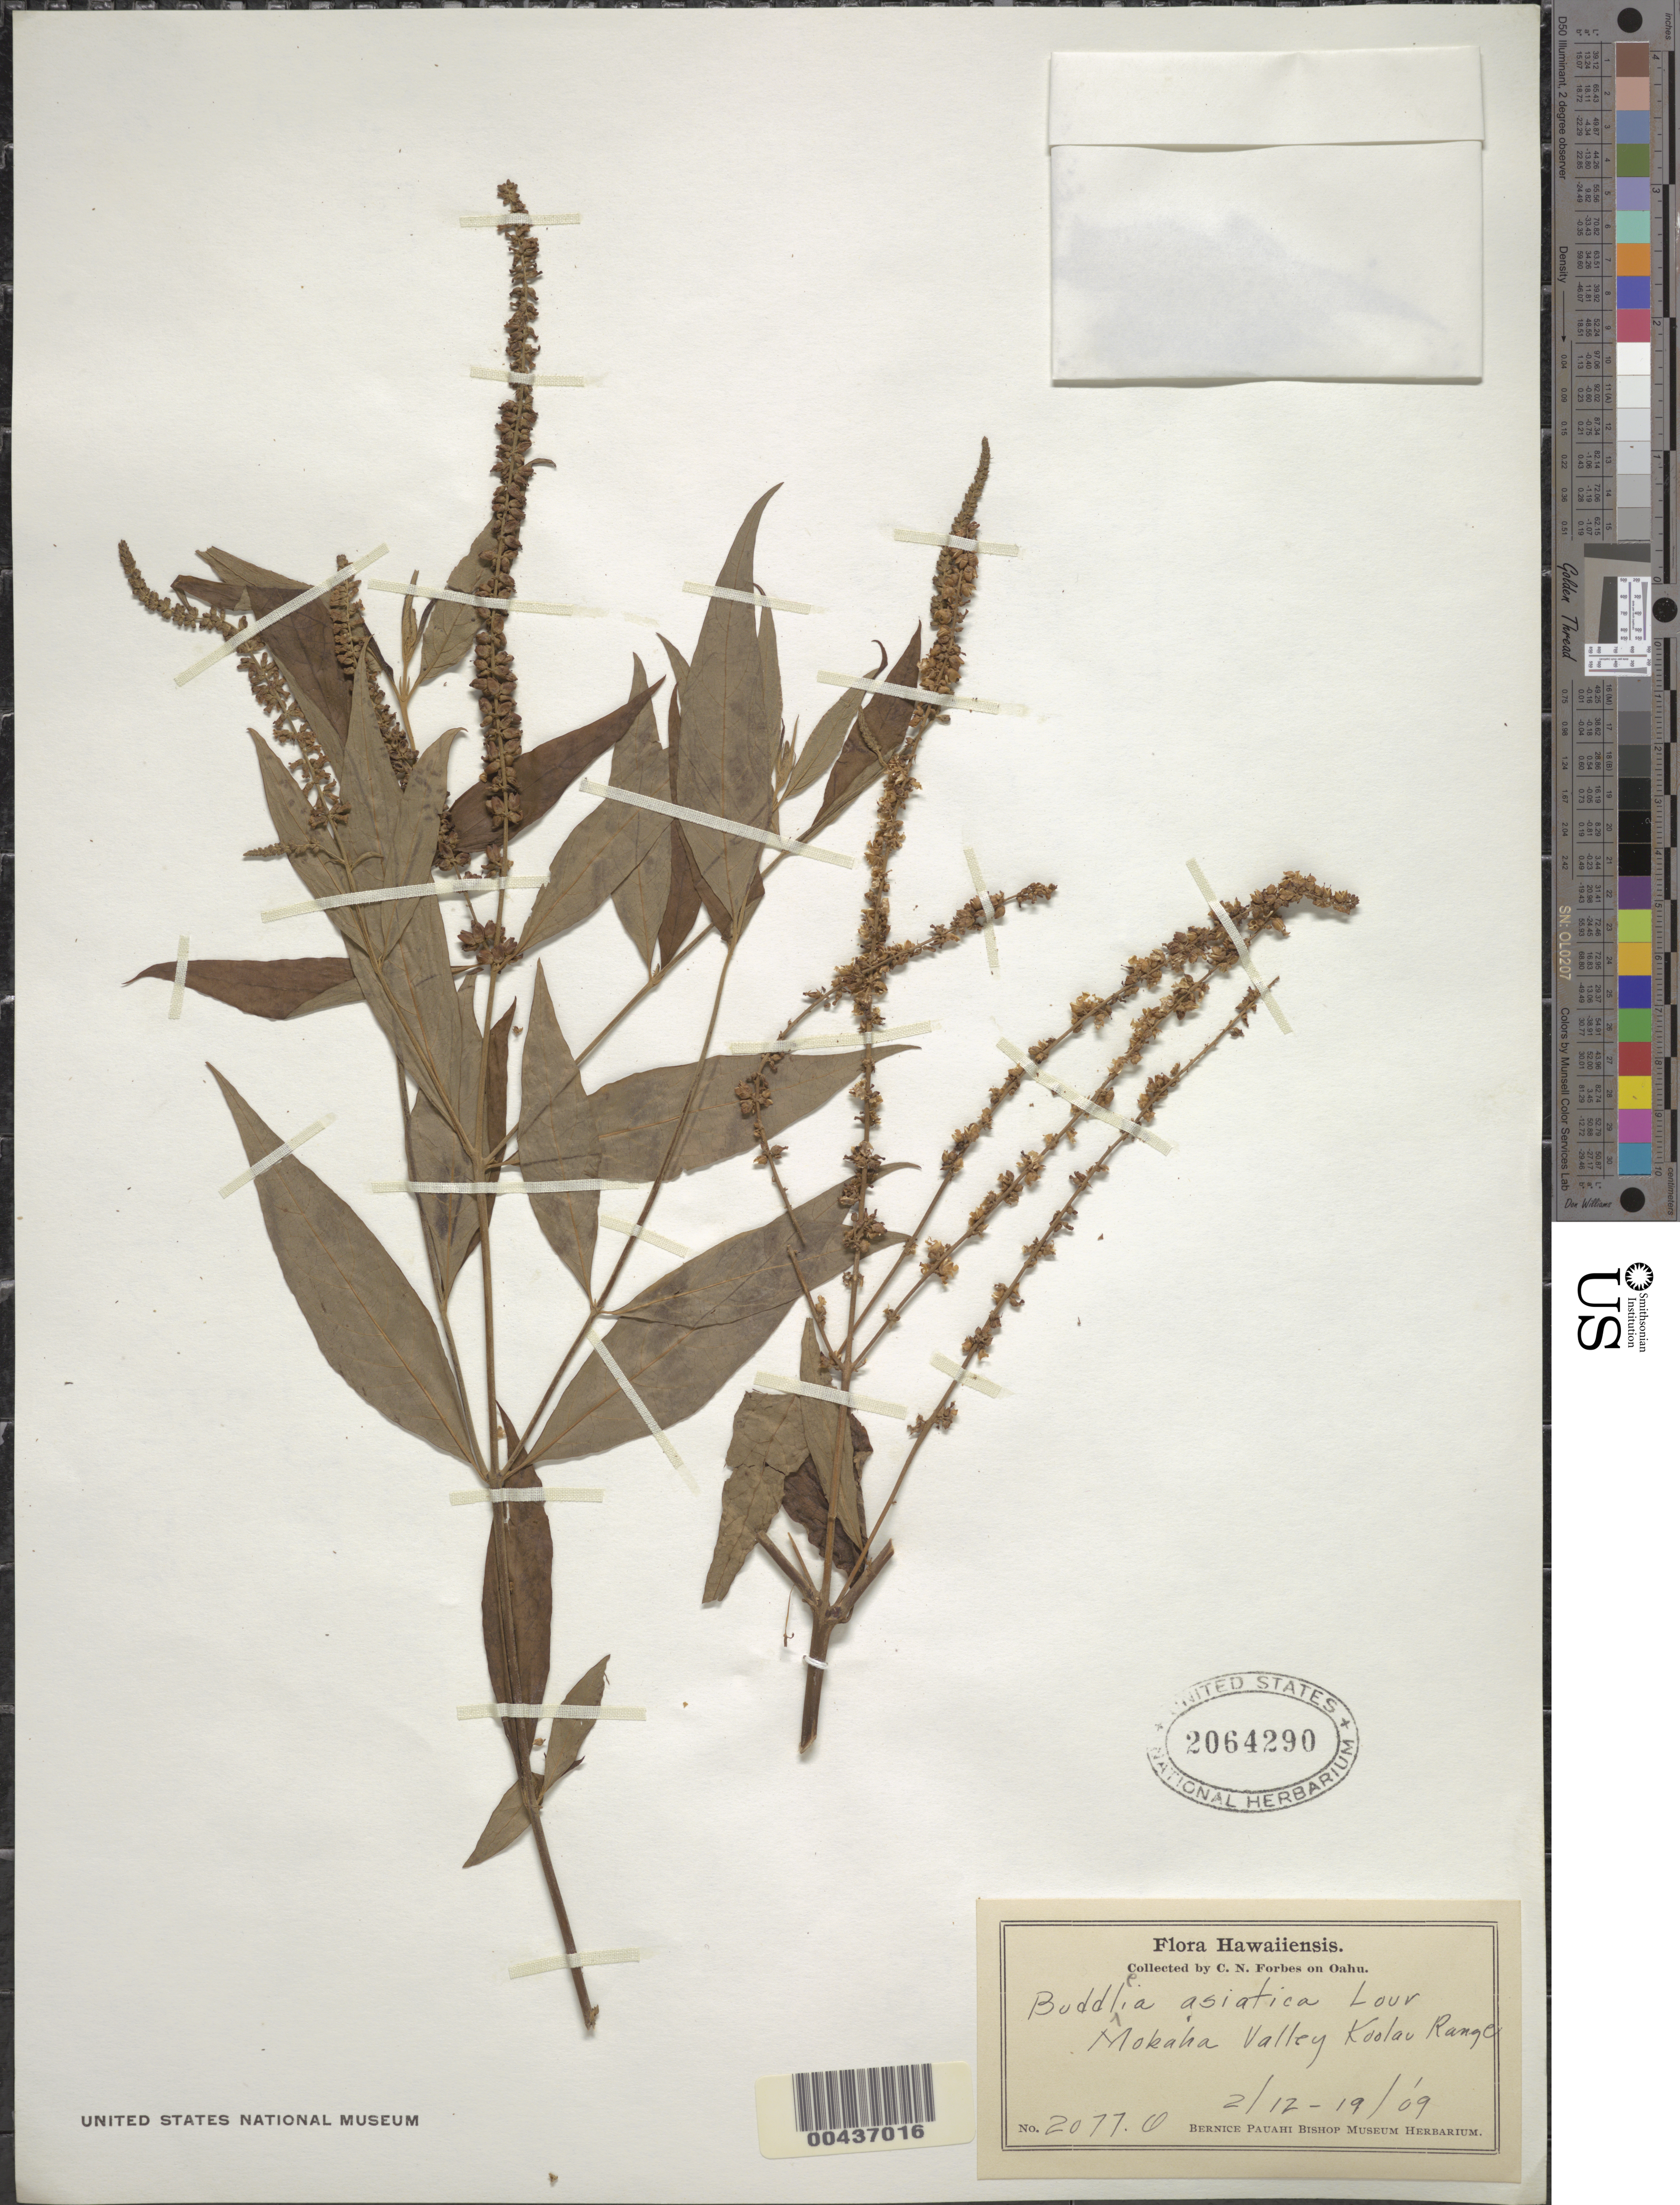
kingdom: Plantae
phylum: Tracheophyta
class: Magnoliopsida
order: Lamiales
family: Scrophulariaceae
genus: Buddleja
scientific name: Buddleja asiatica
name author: Lour.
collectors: C. N. Forbes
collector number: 2077.O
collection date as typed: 12 Feb 1909 to 19 Feb 1909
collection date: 1909-02-12/1909-02-19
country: United States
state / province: Hawaii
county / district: Honolulu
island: Oahu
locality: Waianae Mts., Makaha Valley, Kaala Range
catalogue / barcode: US 2064290